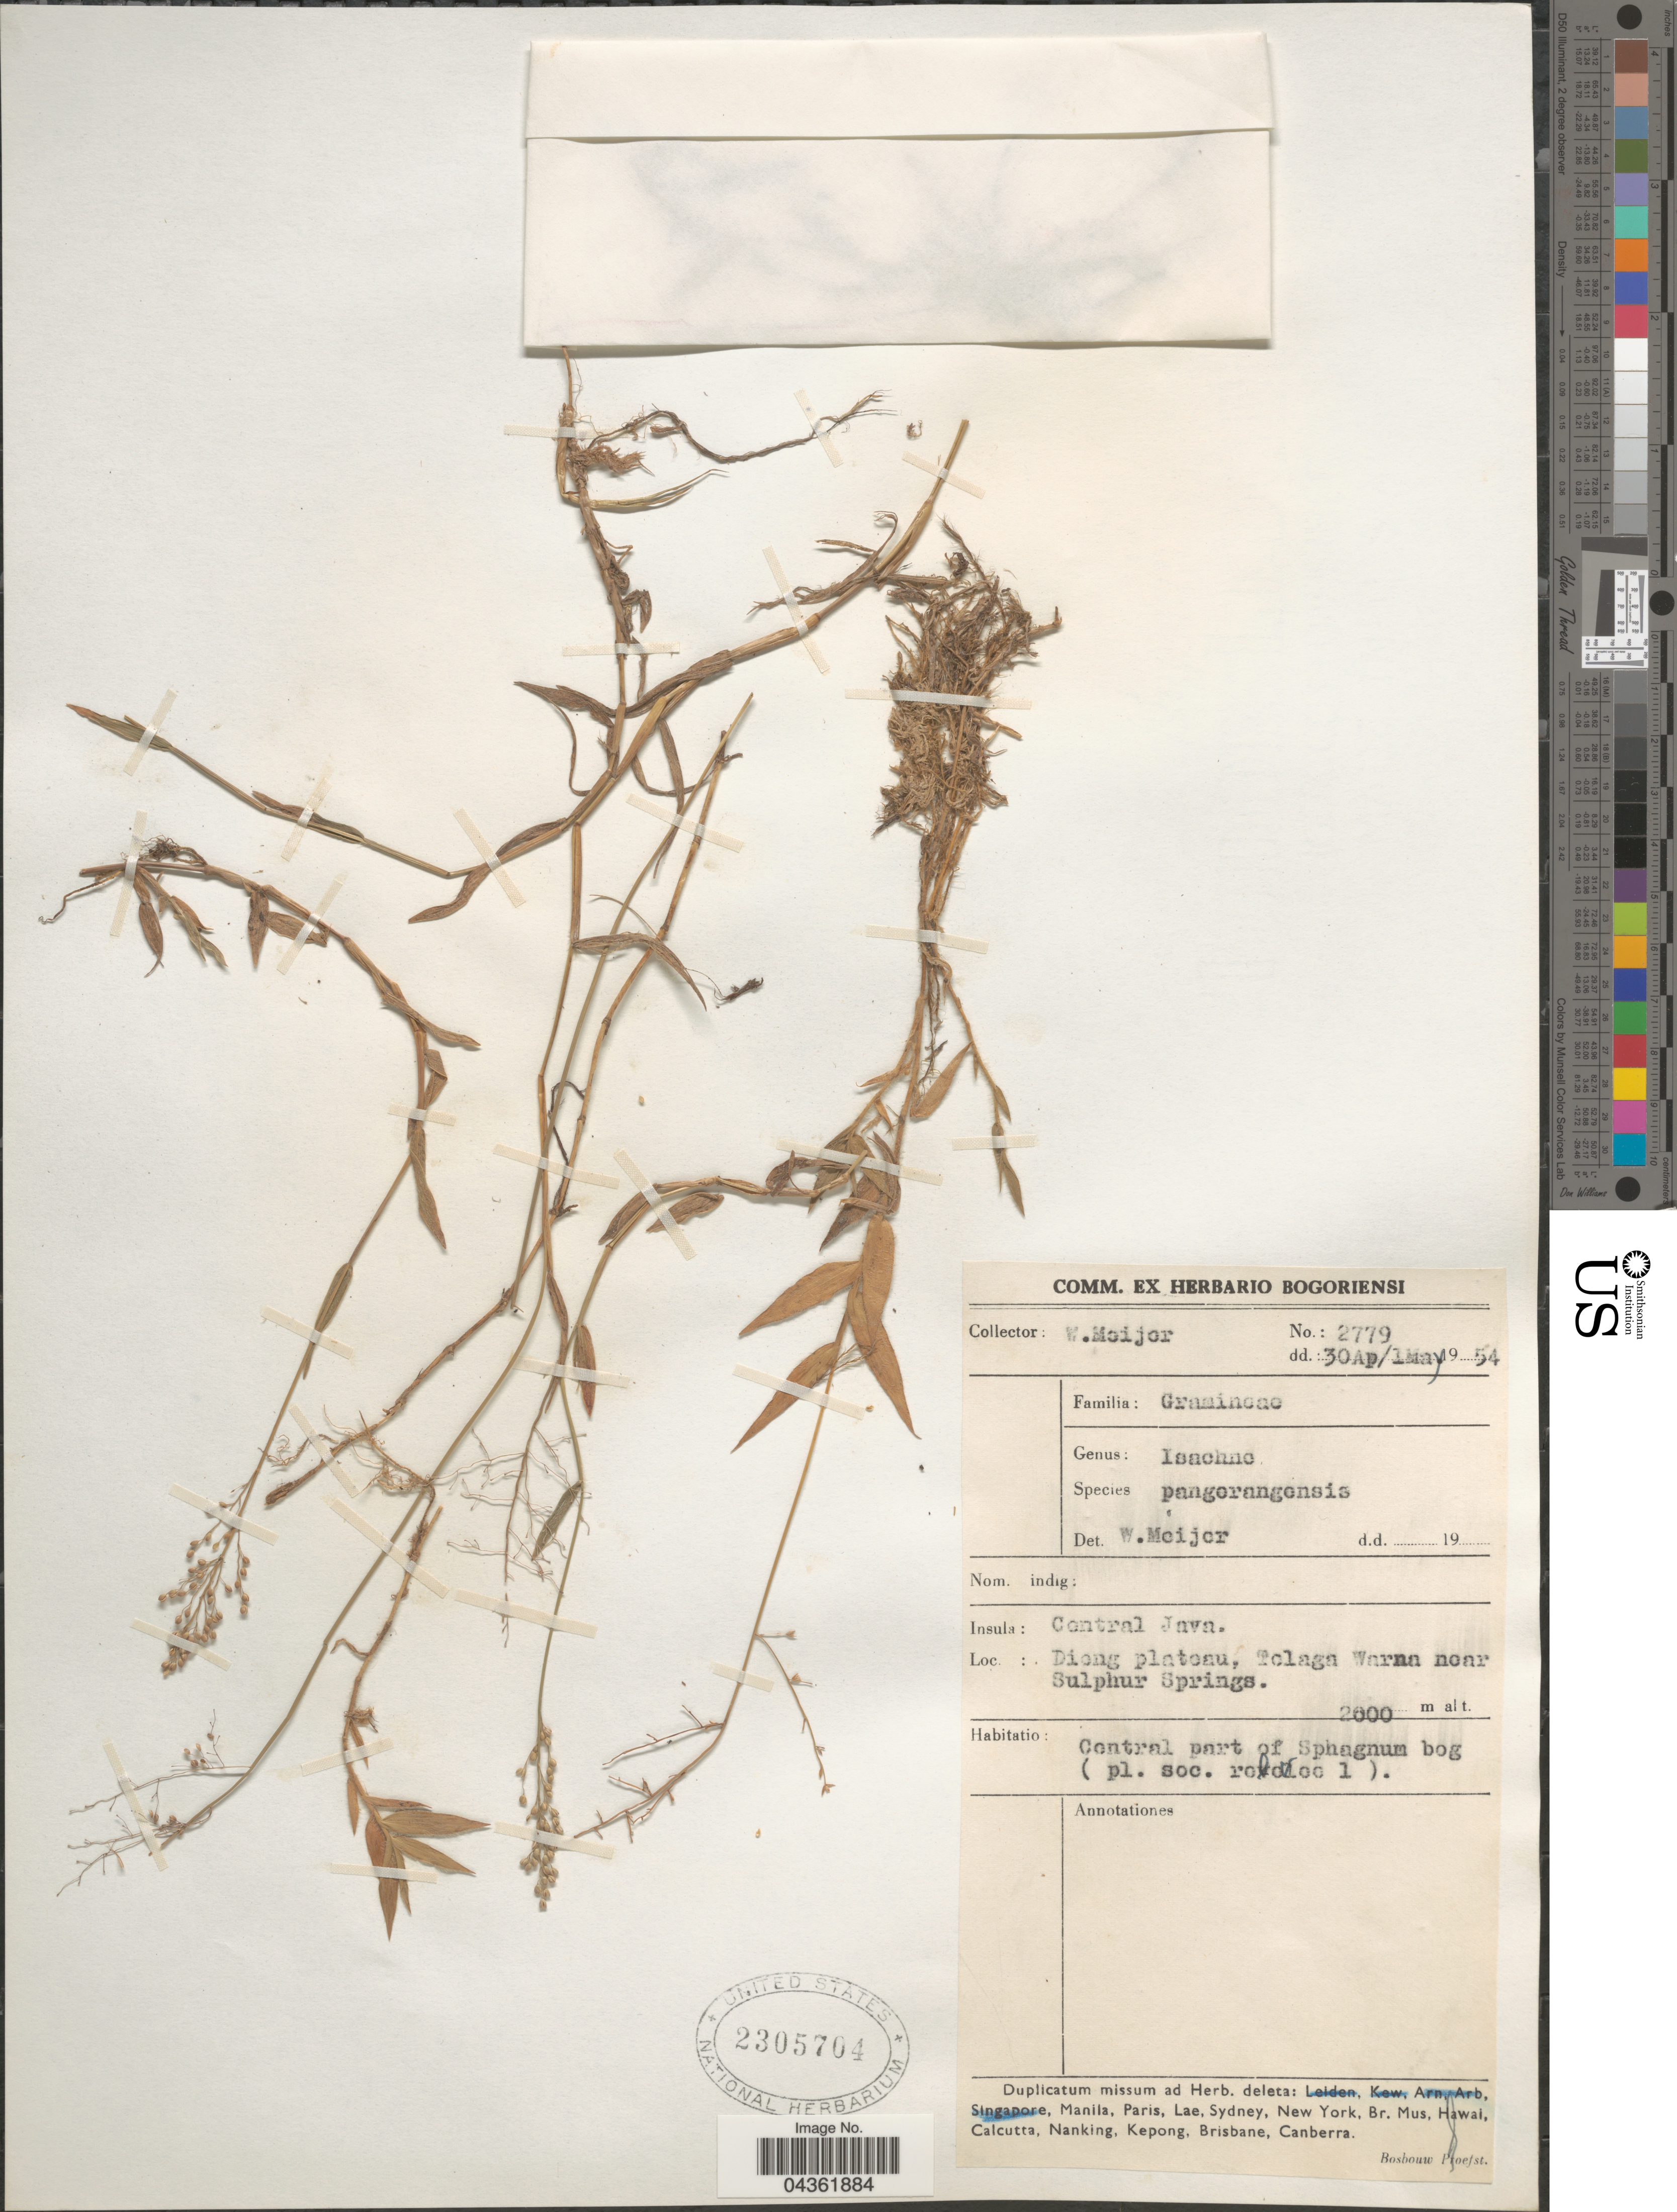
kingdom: Plantae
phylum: Tracheophyta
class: Liliopsida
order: Poales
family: Poaceae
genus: Isachne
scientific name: Isachne pangerangensis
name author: Zoll. & Moritzi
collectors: F. Meijer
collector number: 2779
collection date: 1954-04-30/1954-05-01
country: Indonesia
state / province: Java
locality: Insula: Central Java. Dieng plateau, Telaga Warna near Sulphur Springs.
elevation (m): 2000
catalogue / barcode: US 2305704